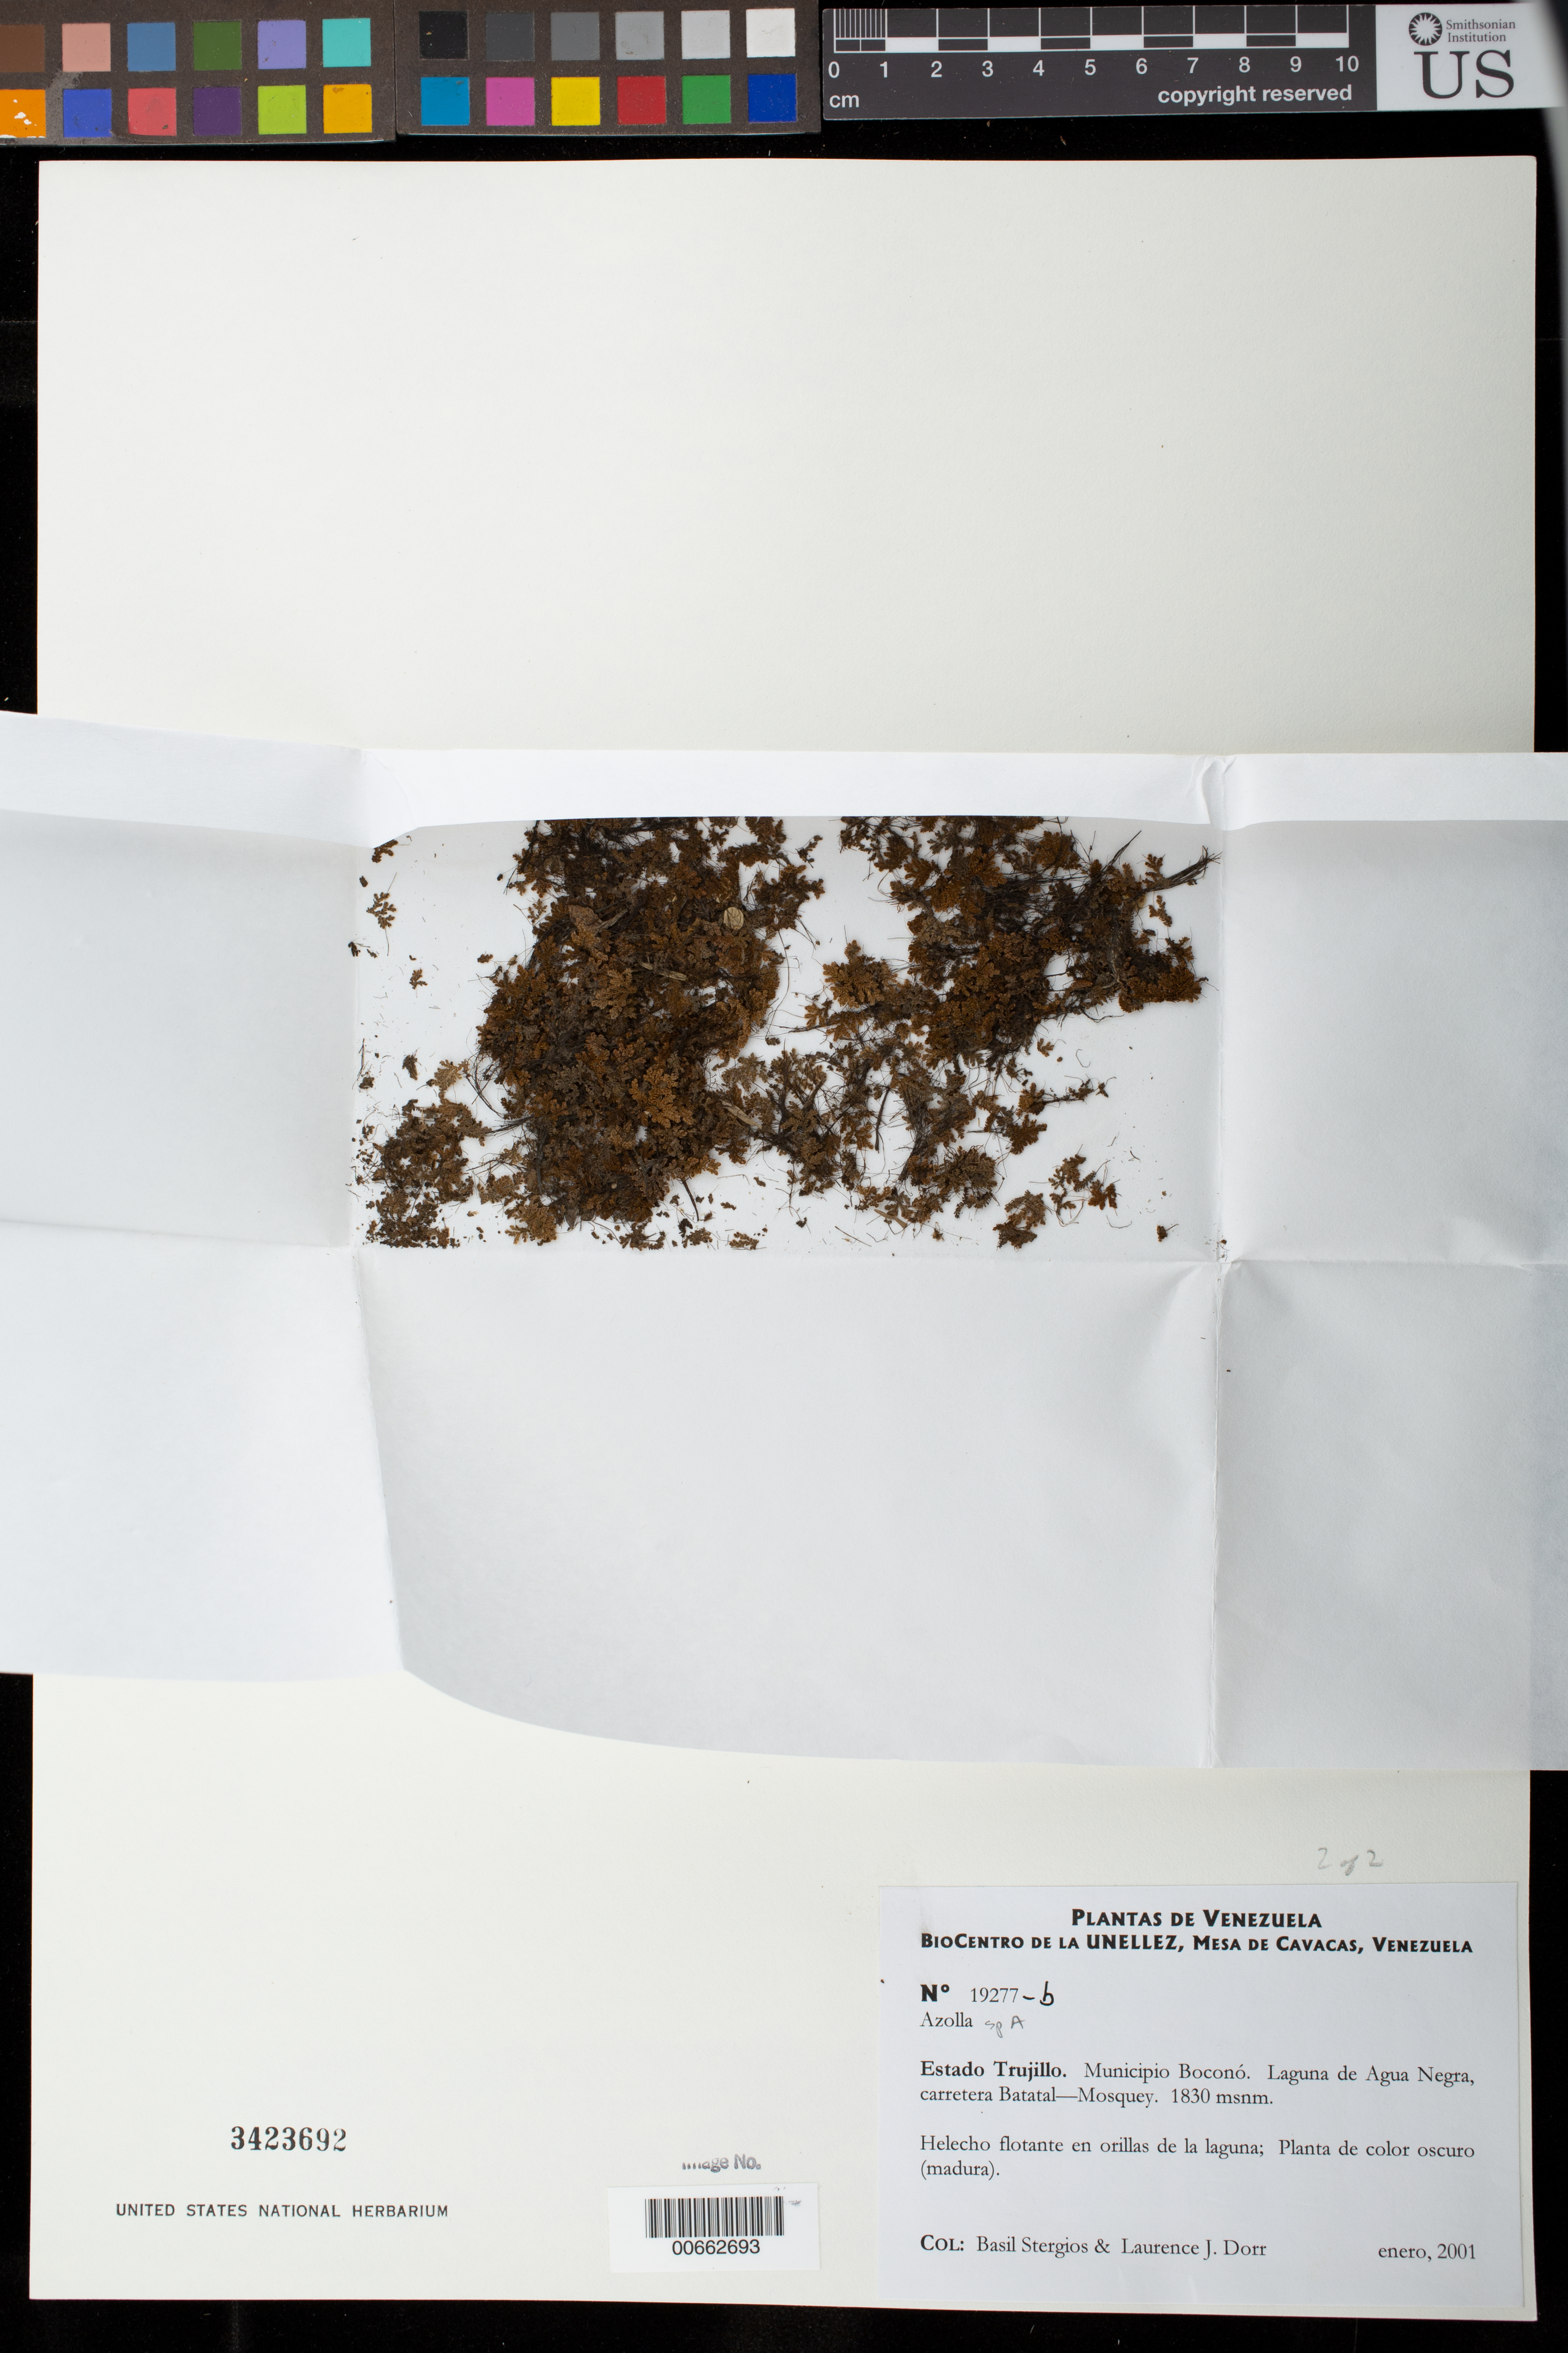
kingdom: Plantae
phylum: Tracheophyta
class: Polypodiopsida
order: Salviniales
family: Salviniaceae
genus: Azolla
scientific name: Azolla sp. a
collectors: B. G. Stergios & L. J. Dorr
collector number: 19277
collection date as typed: Jan 2001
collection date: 2001-01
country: Venezuela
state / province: Trujillo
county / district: Boconó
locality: Parque Nacional Guaramacal, Laguna de Agua Negra, carretera Batatal-Mosquey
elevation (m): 1830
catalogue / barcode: US 3423692